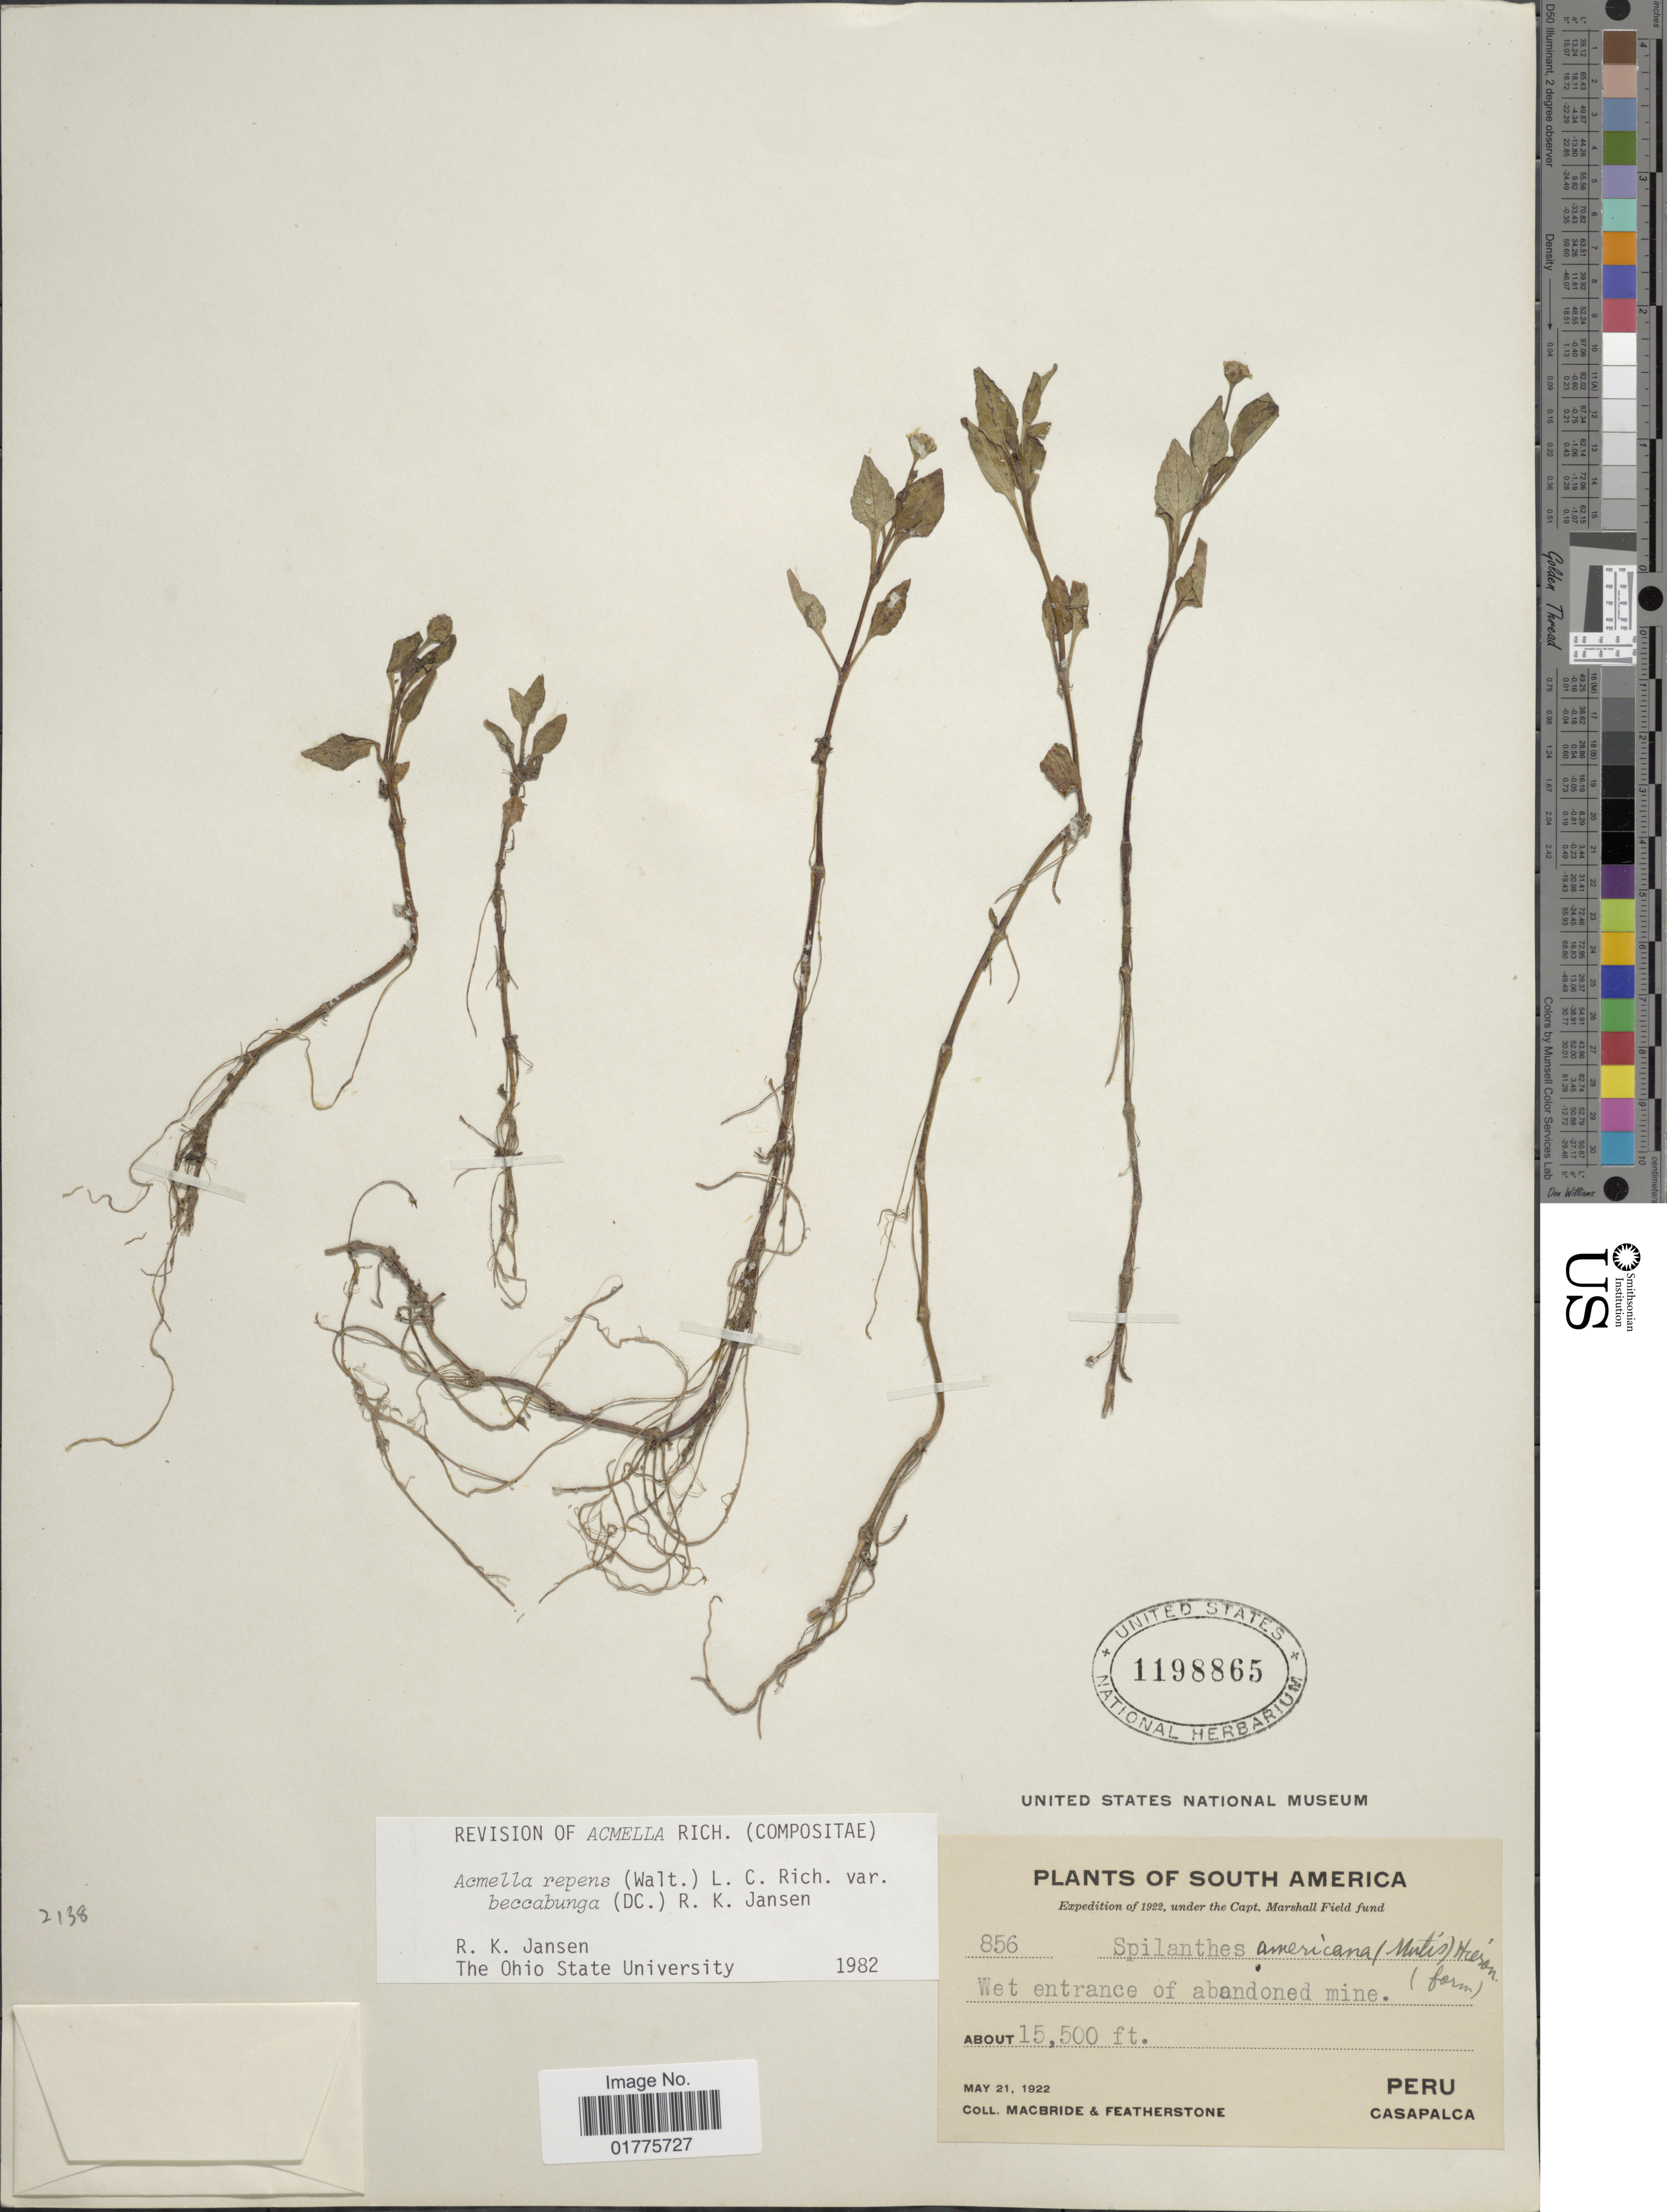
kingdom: Plantae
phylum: Tracheophyta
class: Magnoliopsida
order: Asterales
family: Asteraceae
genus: Acmella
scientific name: Acmella repens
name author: (Walter) Rich.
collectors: Macbride, -- & -. Featherstone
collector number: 856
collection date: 1922-05-21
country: Peru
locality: Wet entrance of abandoned mine, Casapalca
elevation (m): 4724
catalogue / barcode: US 1198865